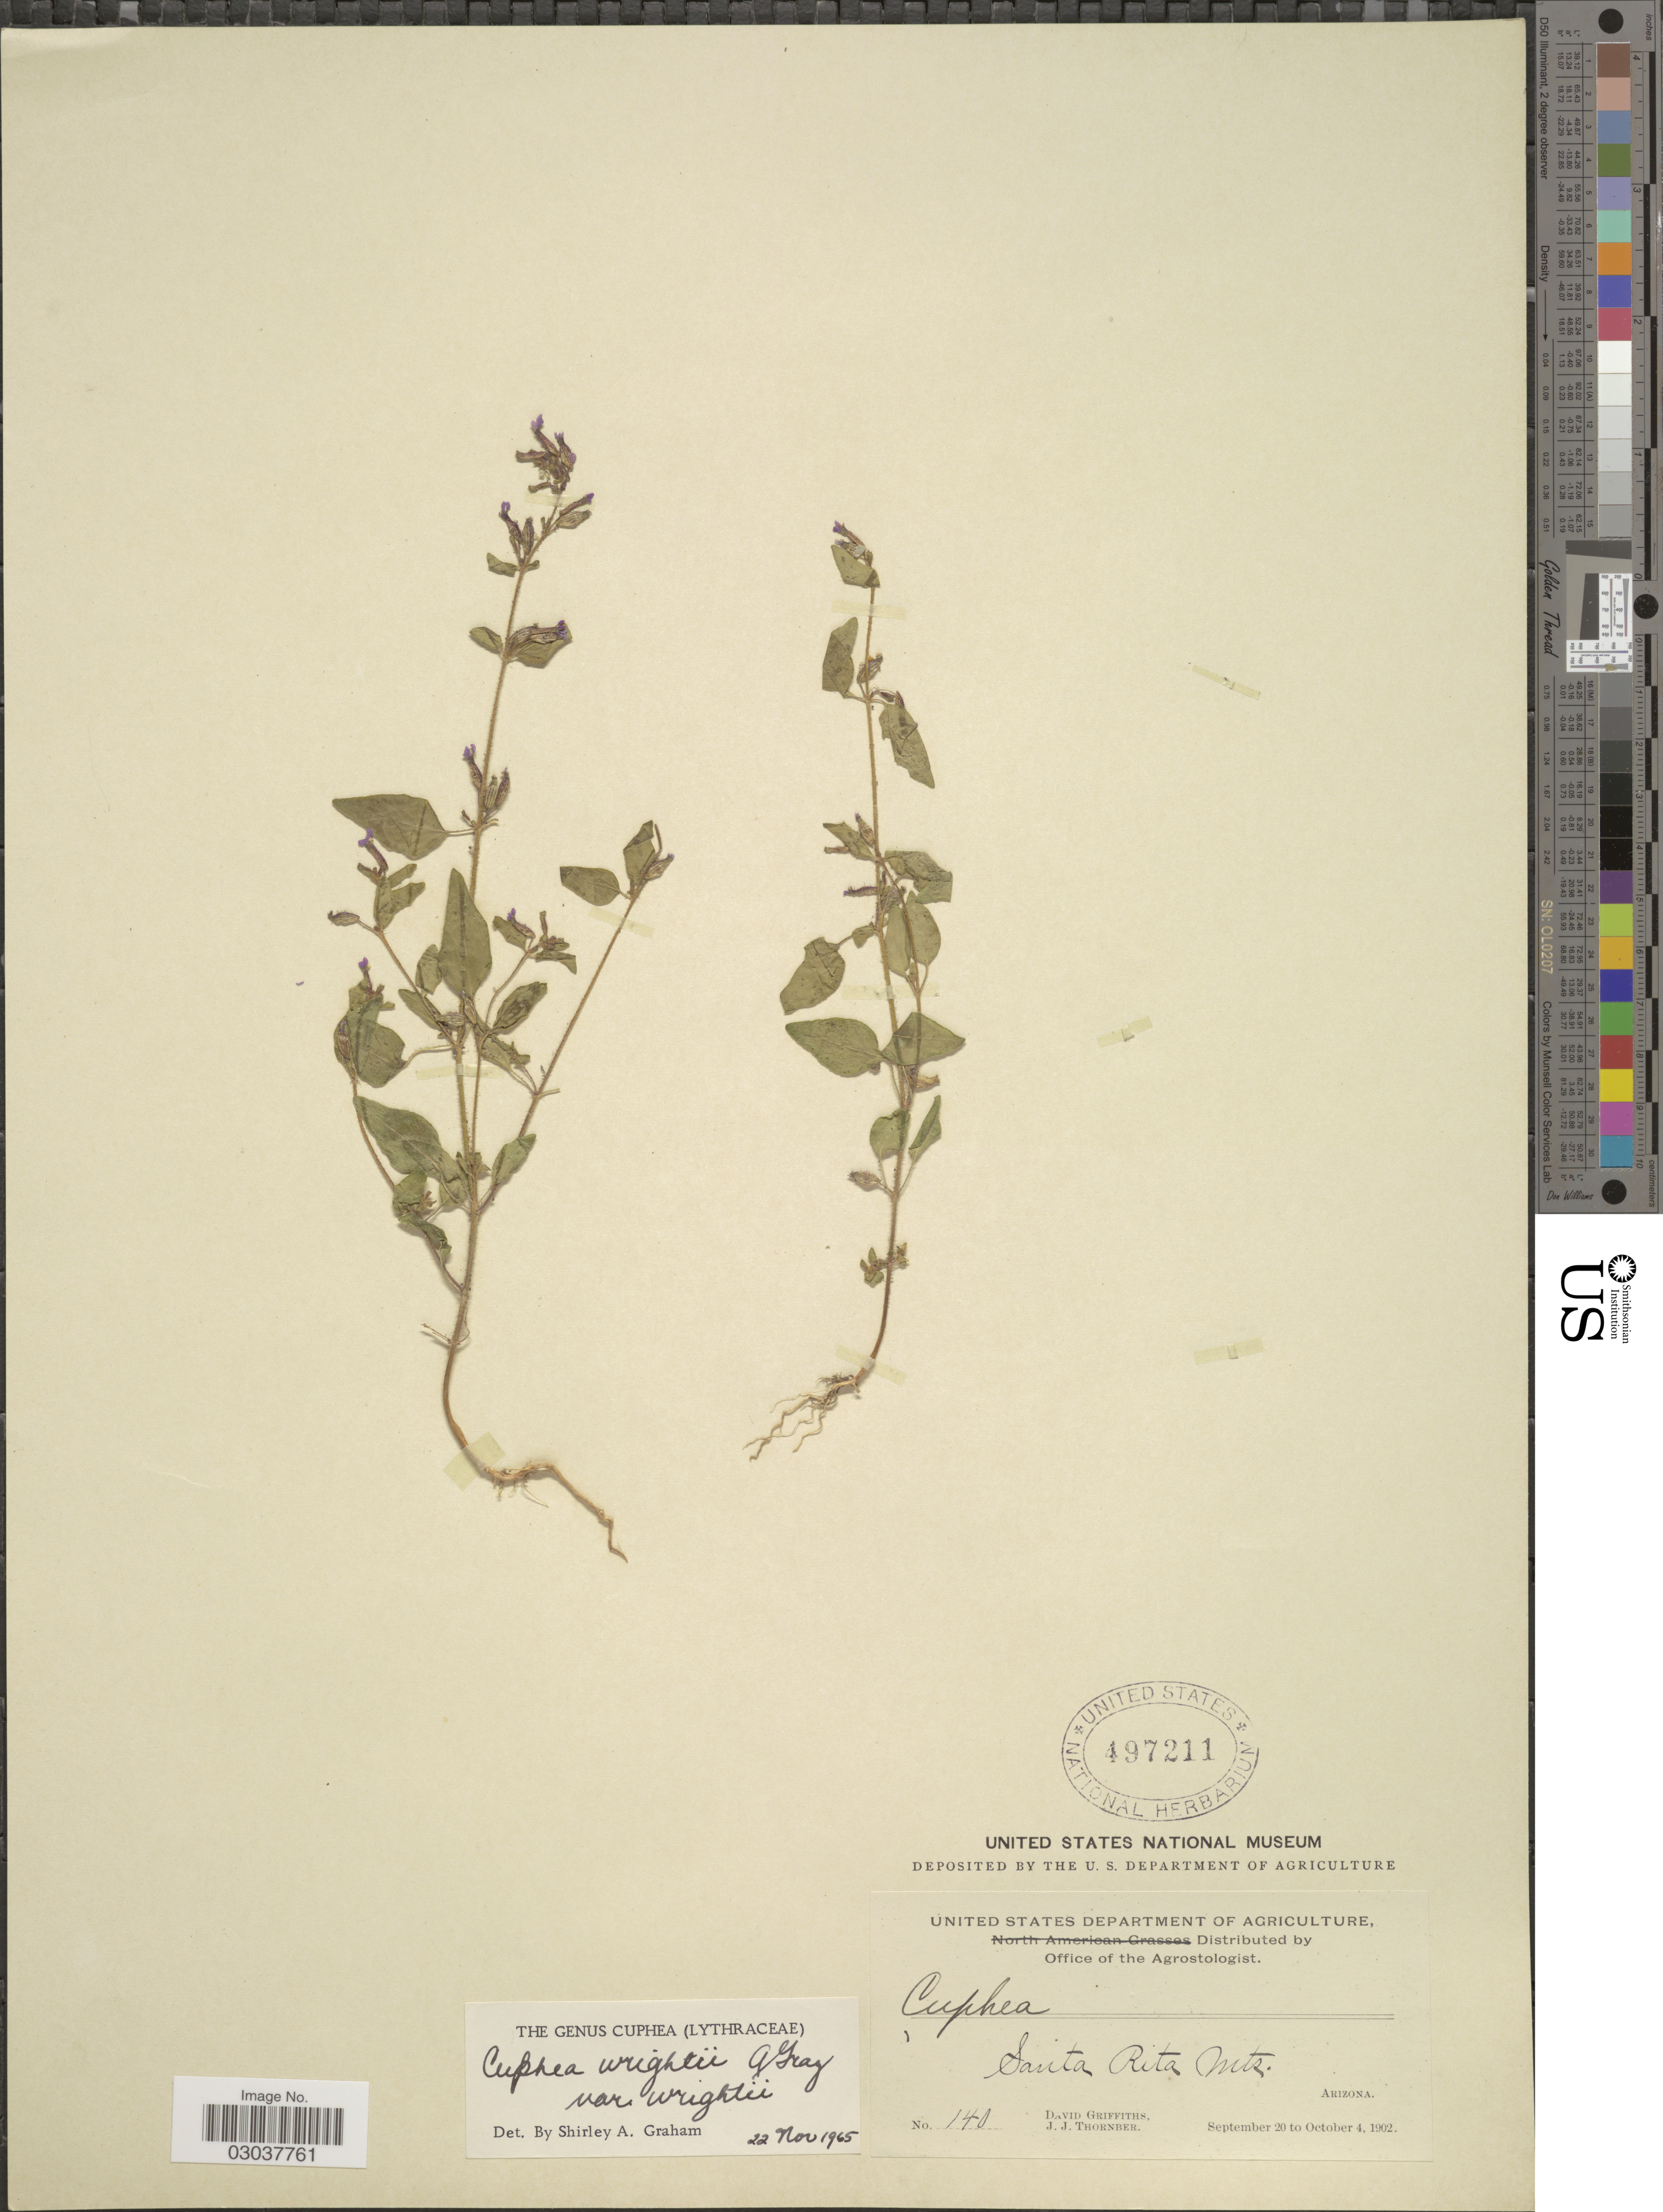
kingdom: Plantae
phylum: Tracheophyta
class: Magnoliopsida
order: Myrtales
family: Lythraceae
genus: Cuphea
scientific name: Cuphea wrightii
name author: A. Gray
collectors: D. Griffiths & J. Thornber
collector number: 140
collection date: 1902-09-20/1902-10-04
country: United States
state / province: Arizona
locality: Santa Rita Mts.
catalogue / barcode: US 497211